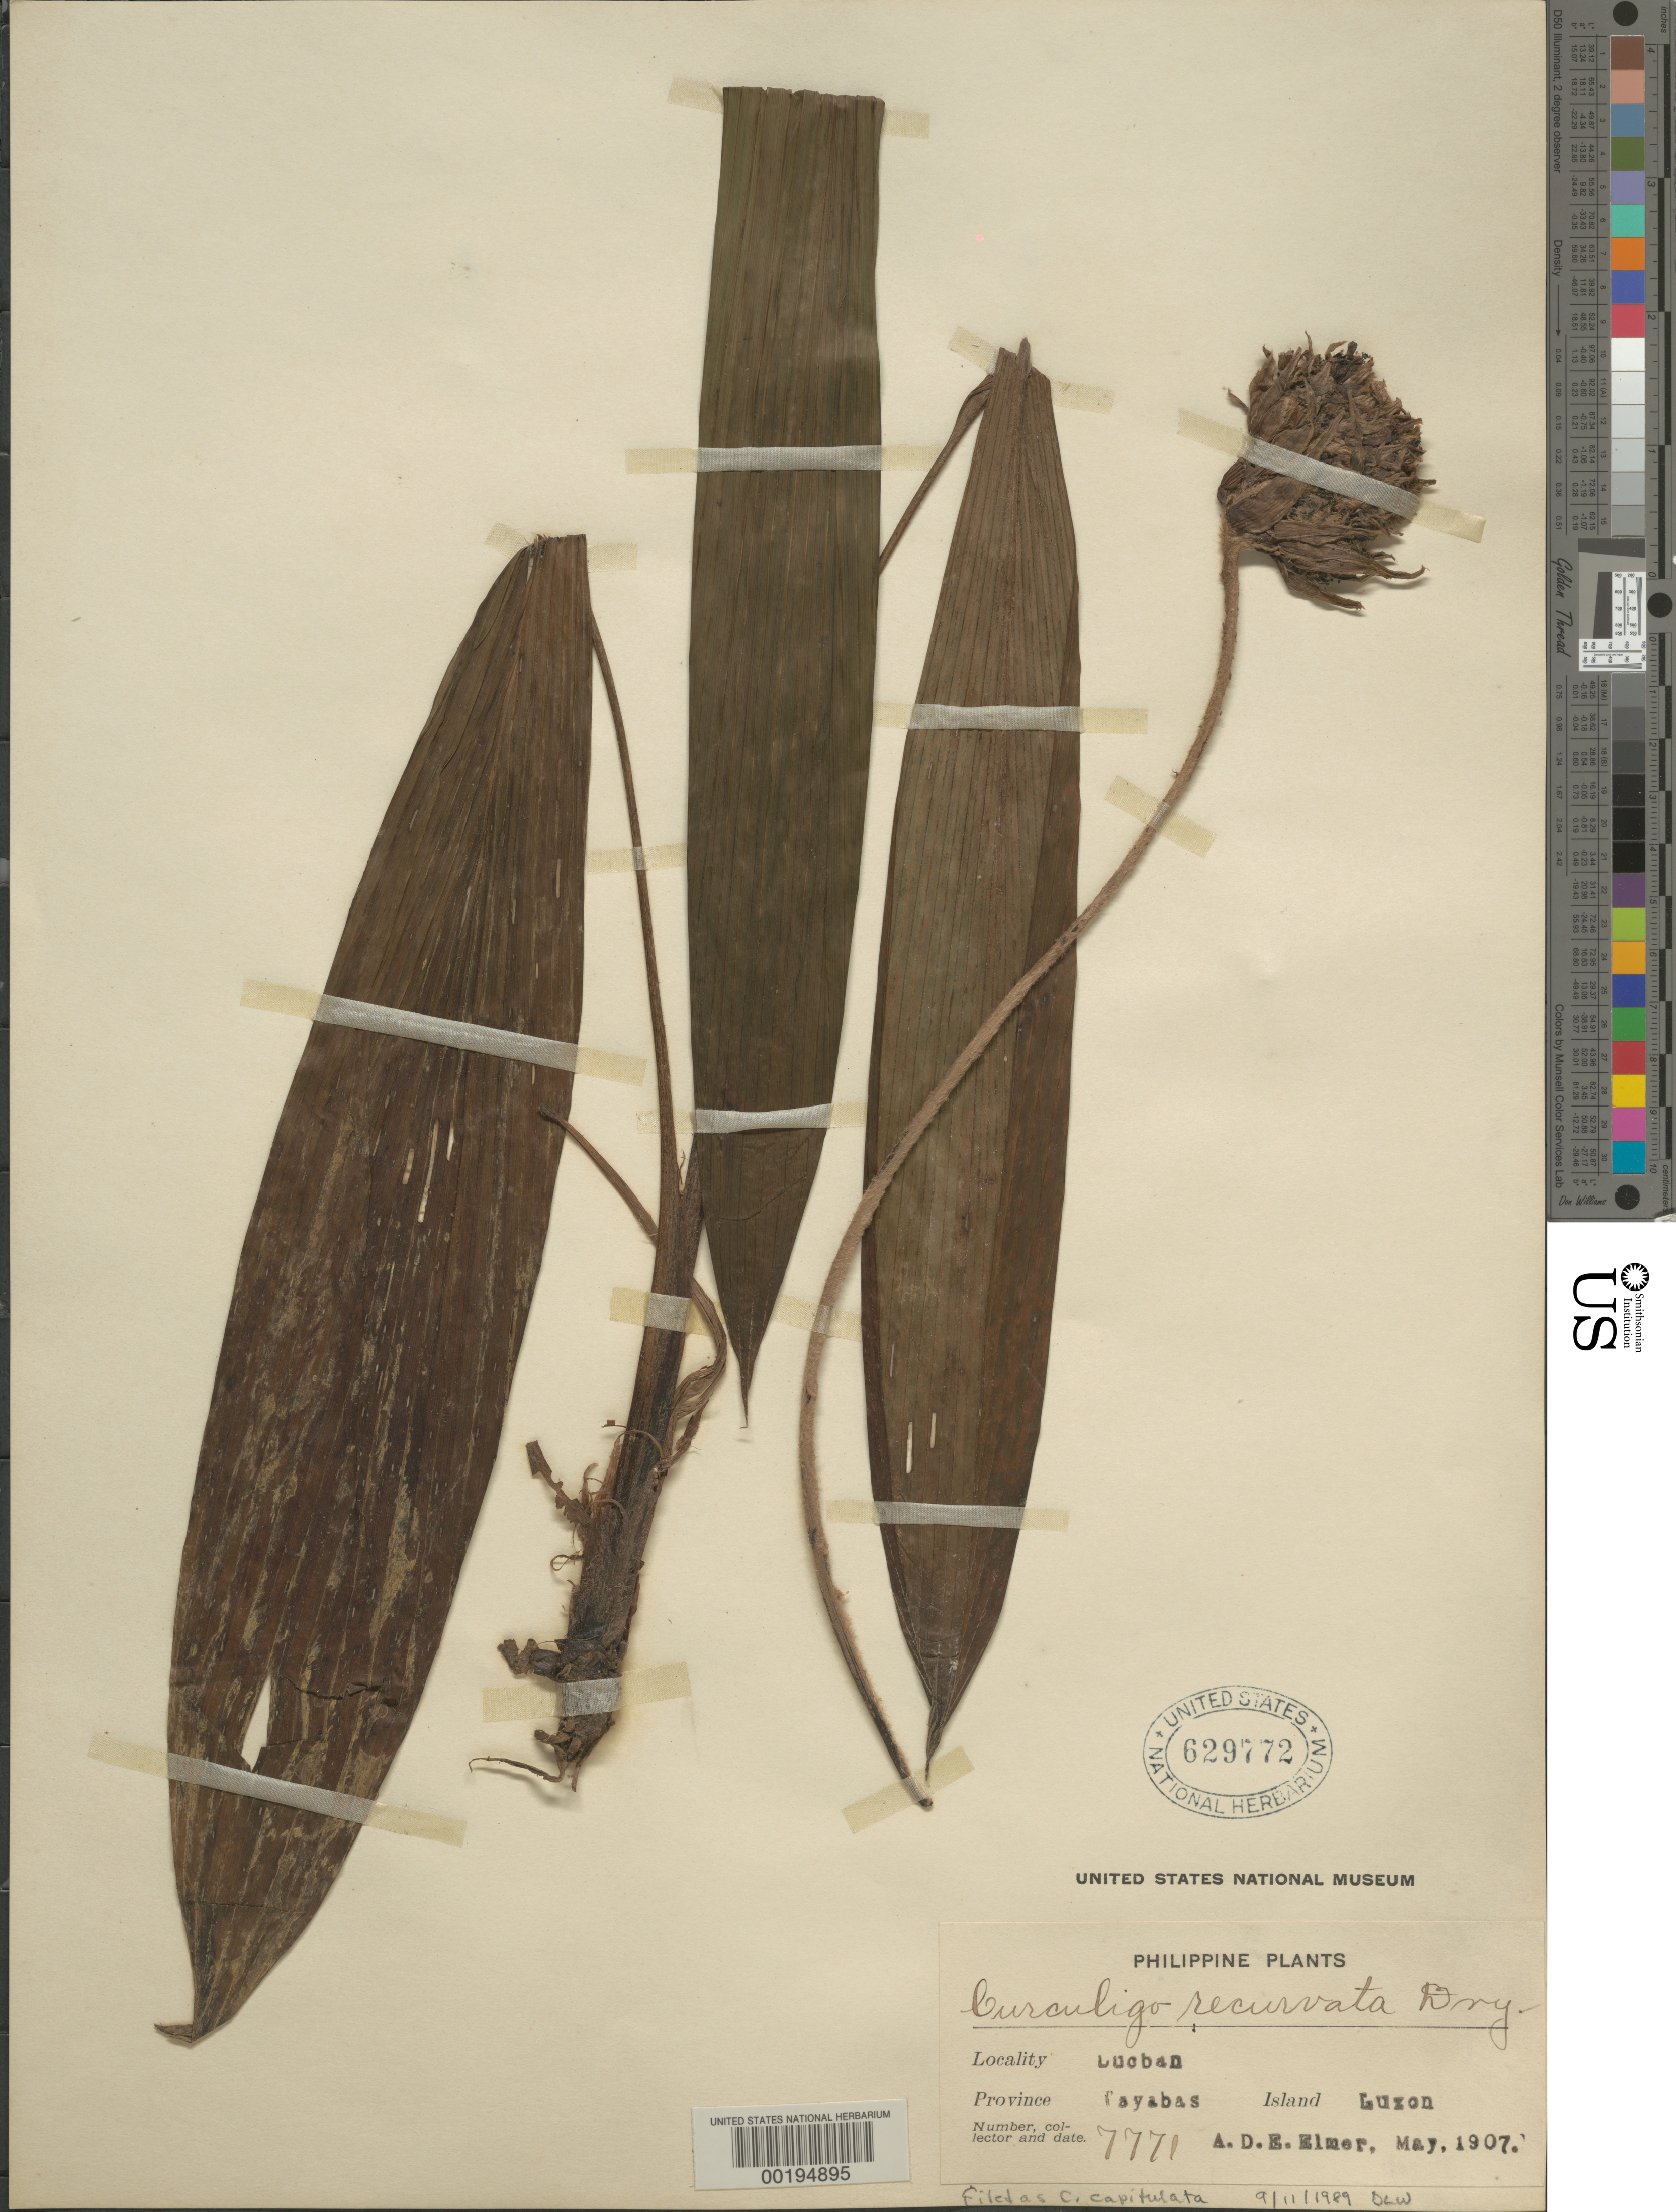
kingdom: Plantae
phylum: Tracheophyta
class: Liliopsida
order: Asparagales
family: Hypoxidaceae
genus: Curculigo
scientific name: Curculigo capitulata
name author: (Lour.) Kuntze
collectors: A. D. E. Elmer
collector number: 7771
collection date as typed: May 1907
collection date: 1907-05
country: Philippines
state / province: Calabarzon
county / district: Quezon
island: Luzon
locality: Lucban, Tayabas Prov. = Quezon Prov.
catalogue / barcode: US 629772